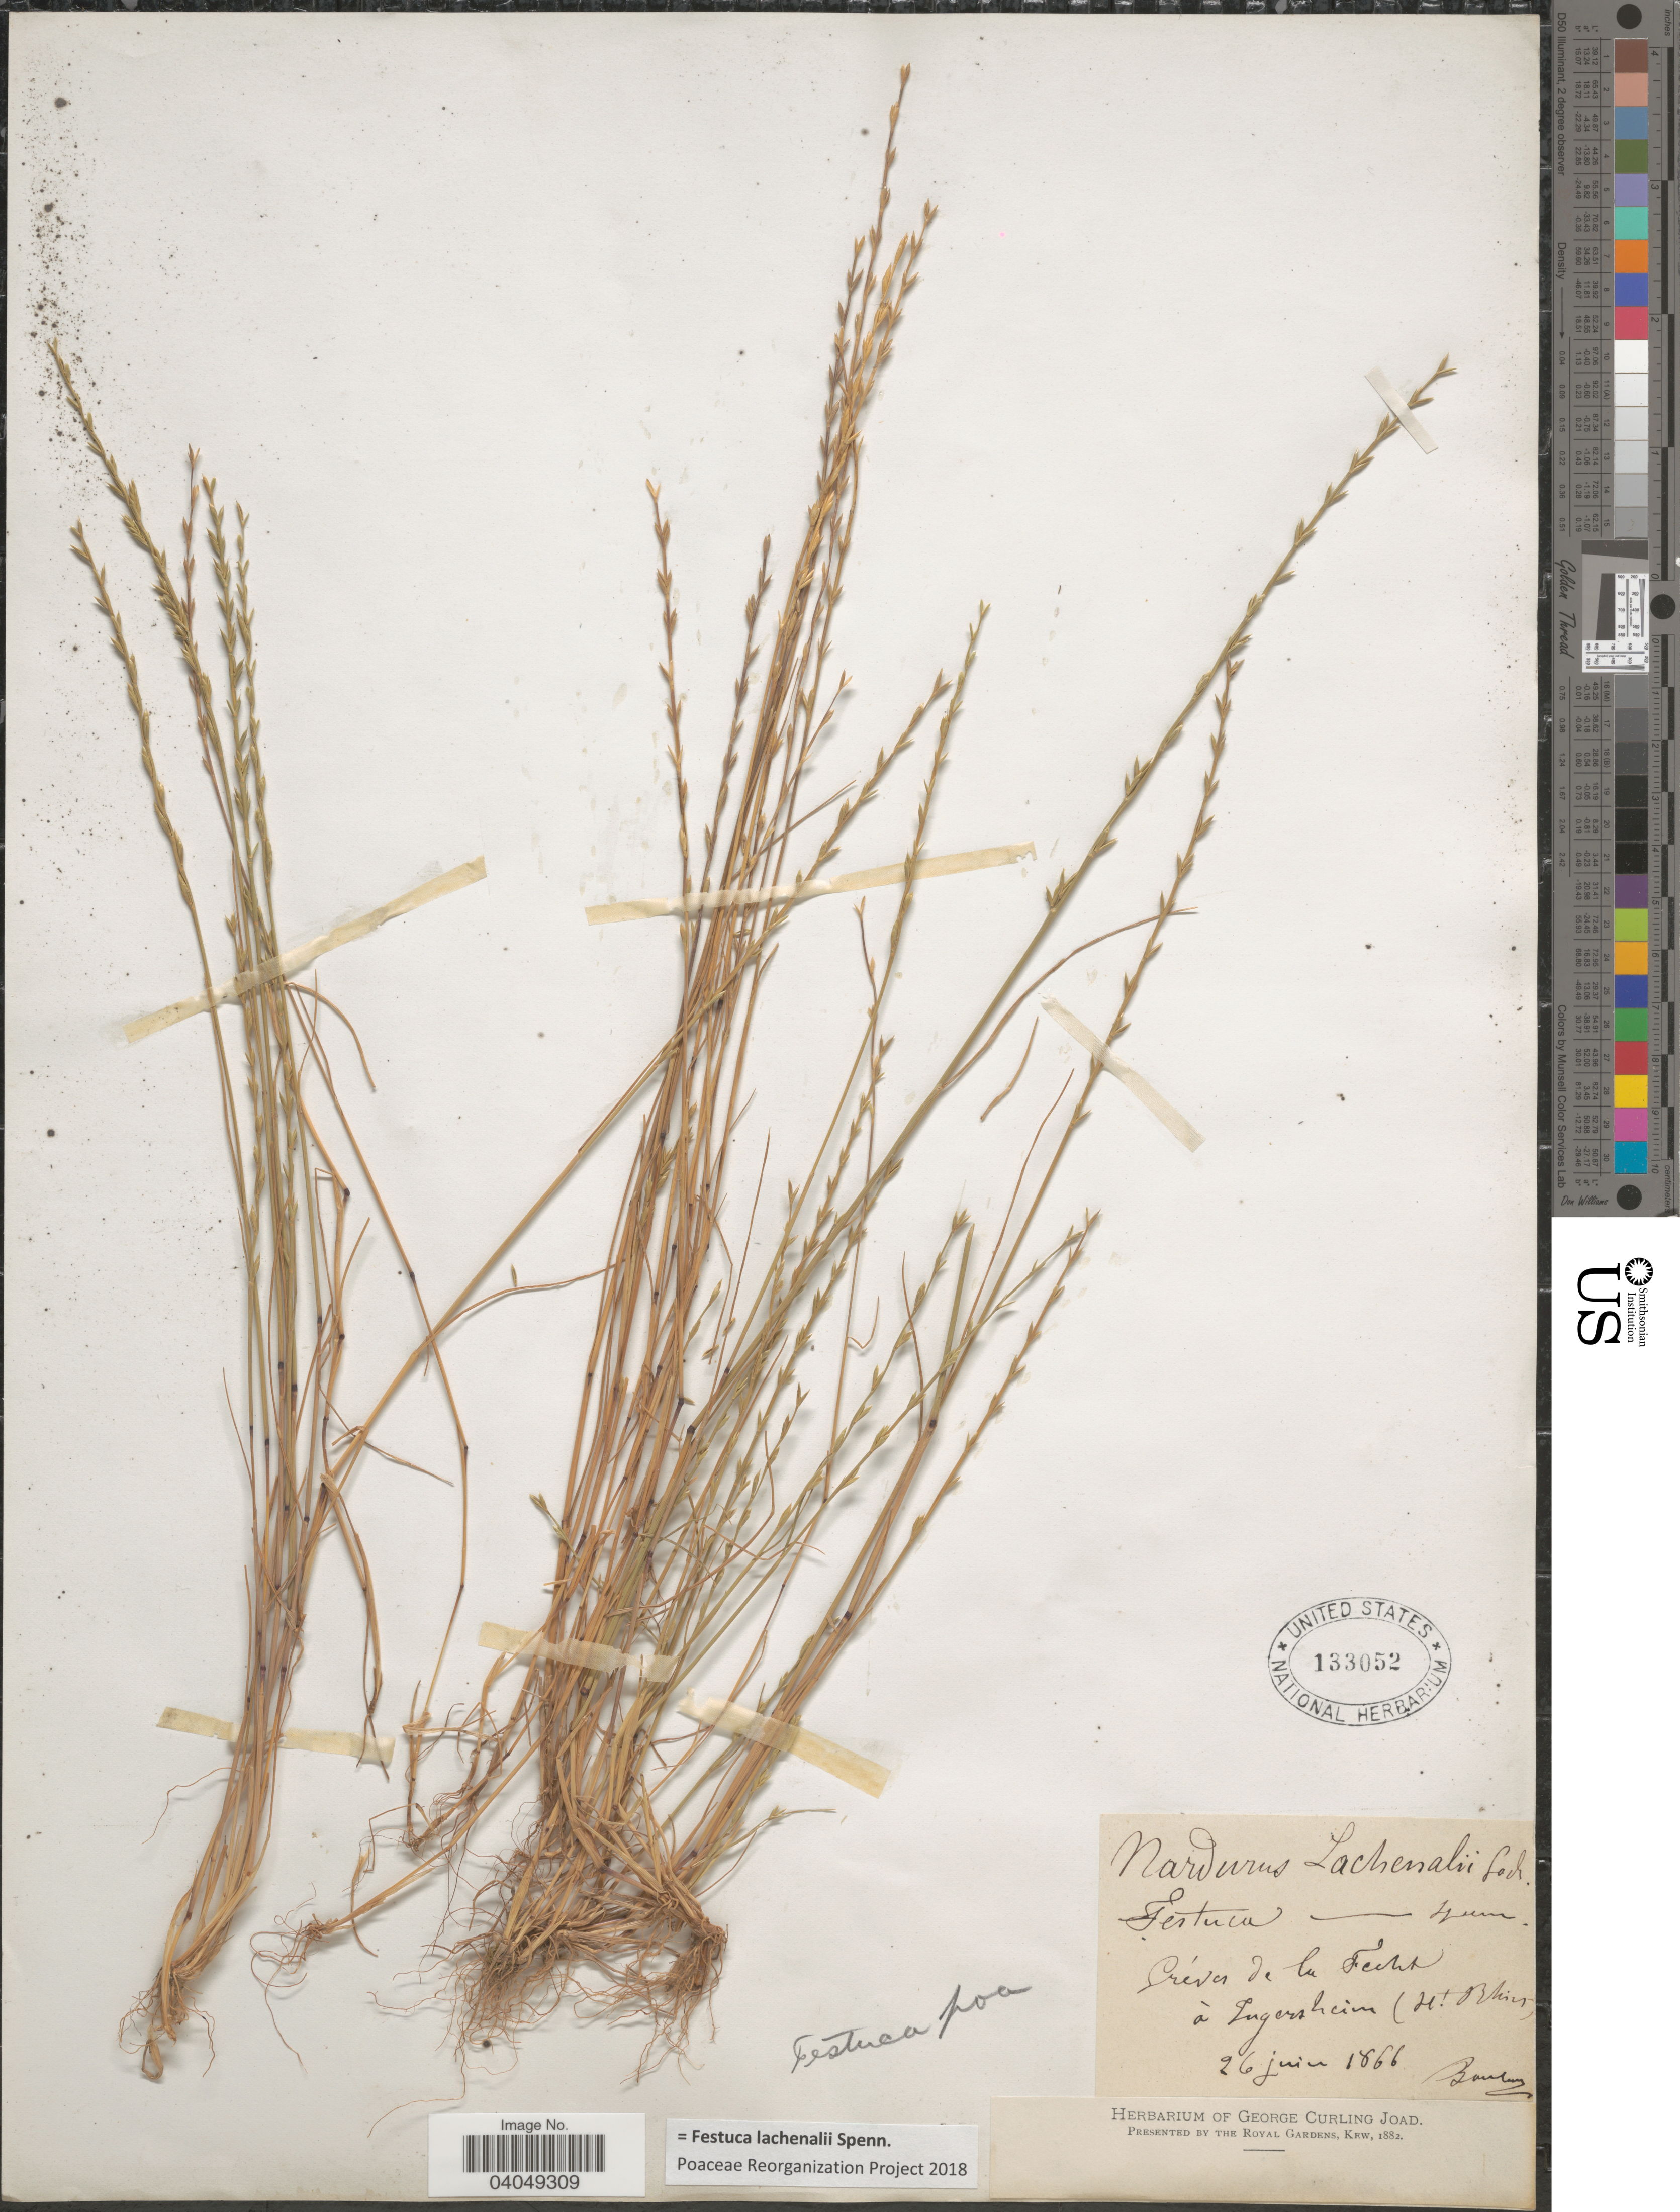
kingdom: Plantae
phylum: Tracheophyta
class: Liliopsida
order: Poales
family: Poaceae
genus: Festuca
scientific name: Festuca lachenalii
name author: Spenn.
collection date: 1866-06-26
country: France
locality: Créves de la Fecht à Ingersheim (Ht. Rhein).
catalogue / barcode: US 133052